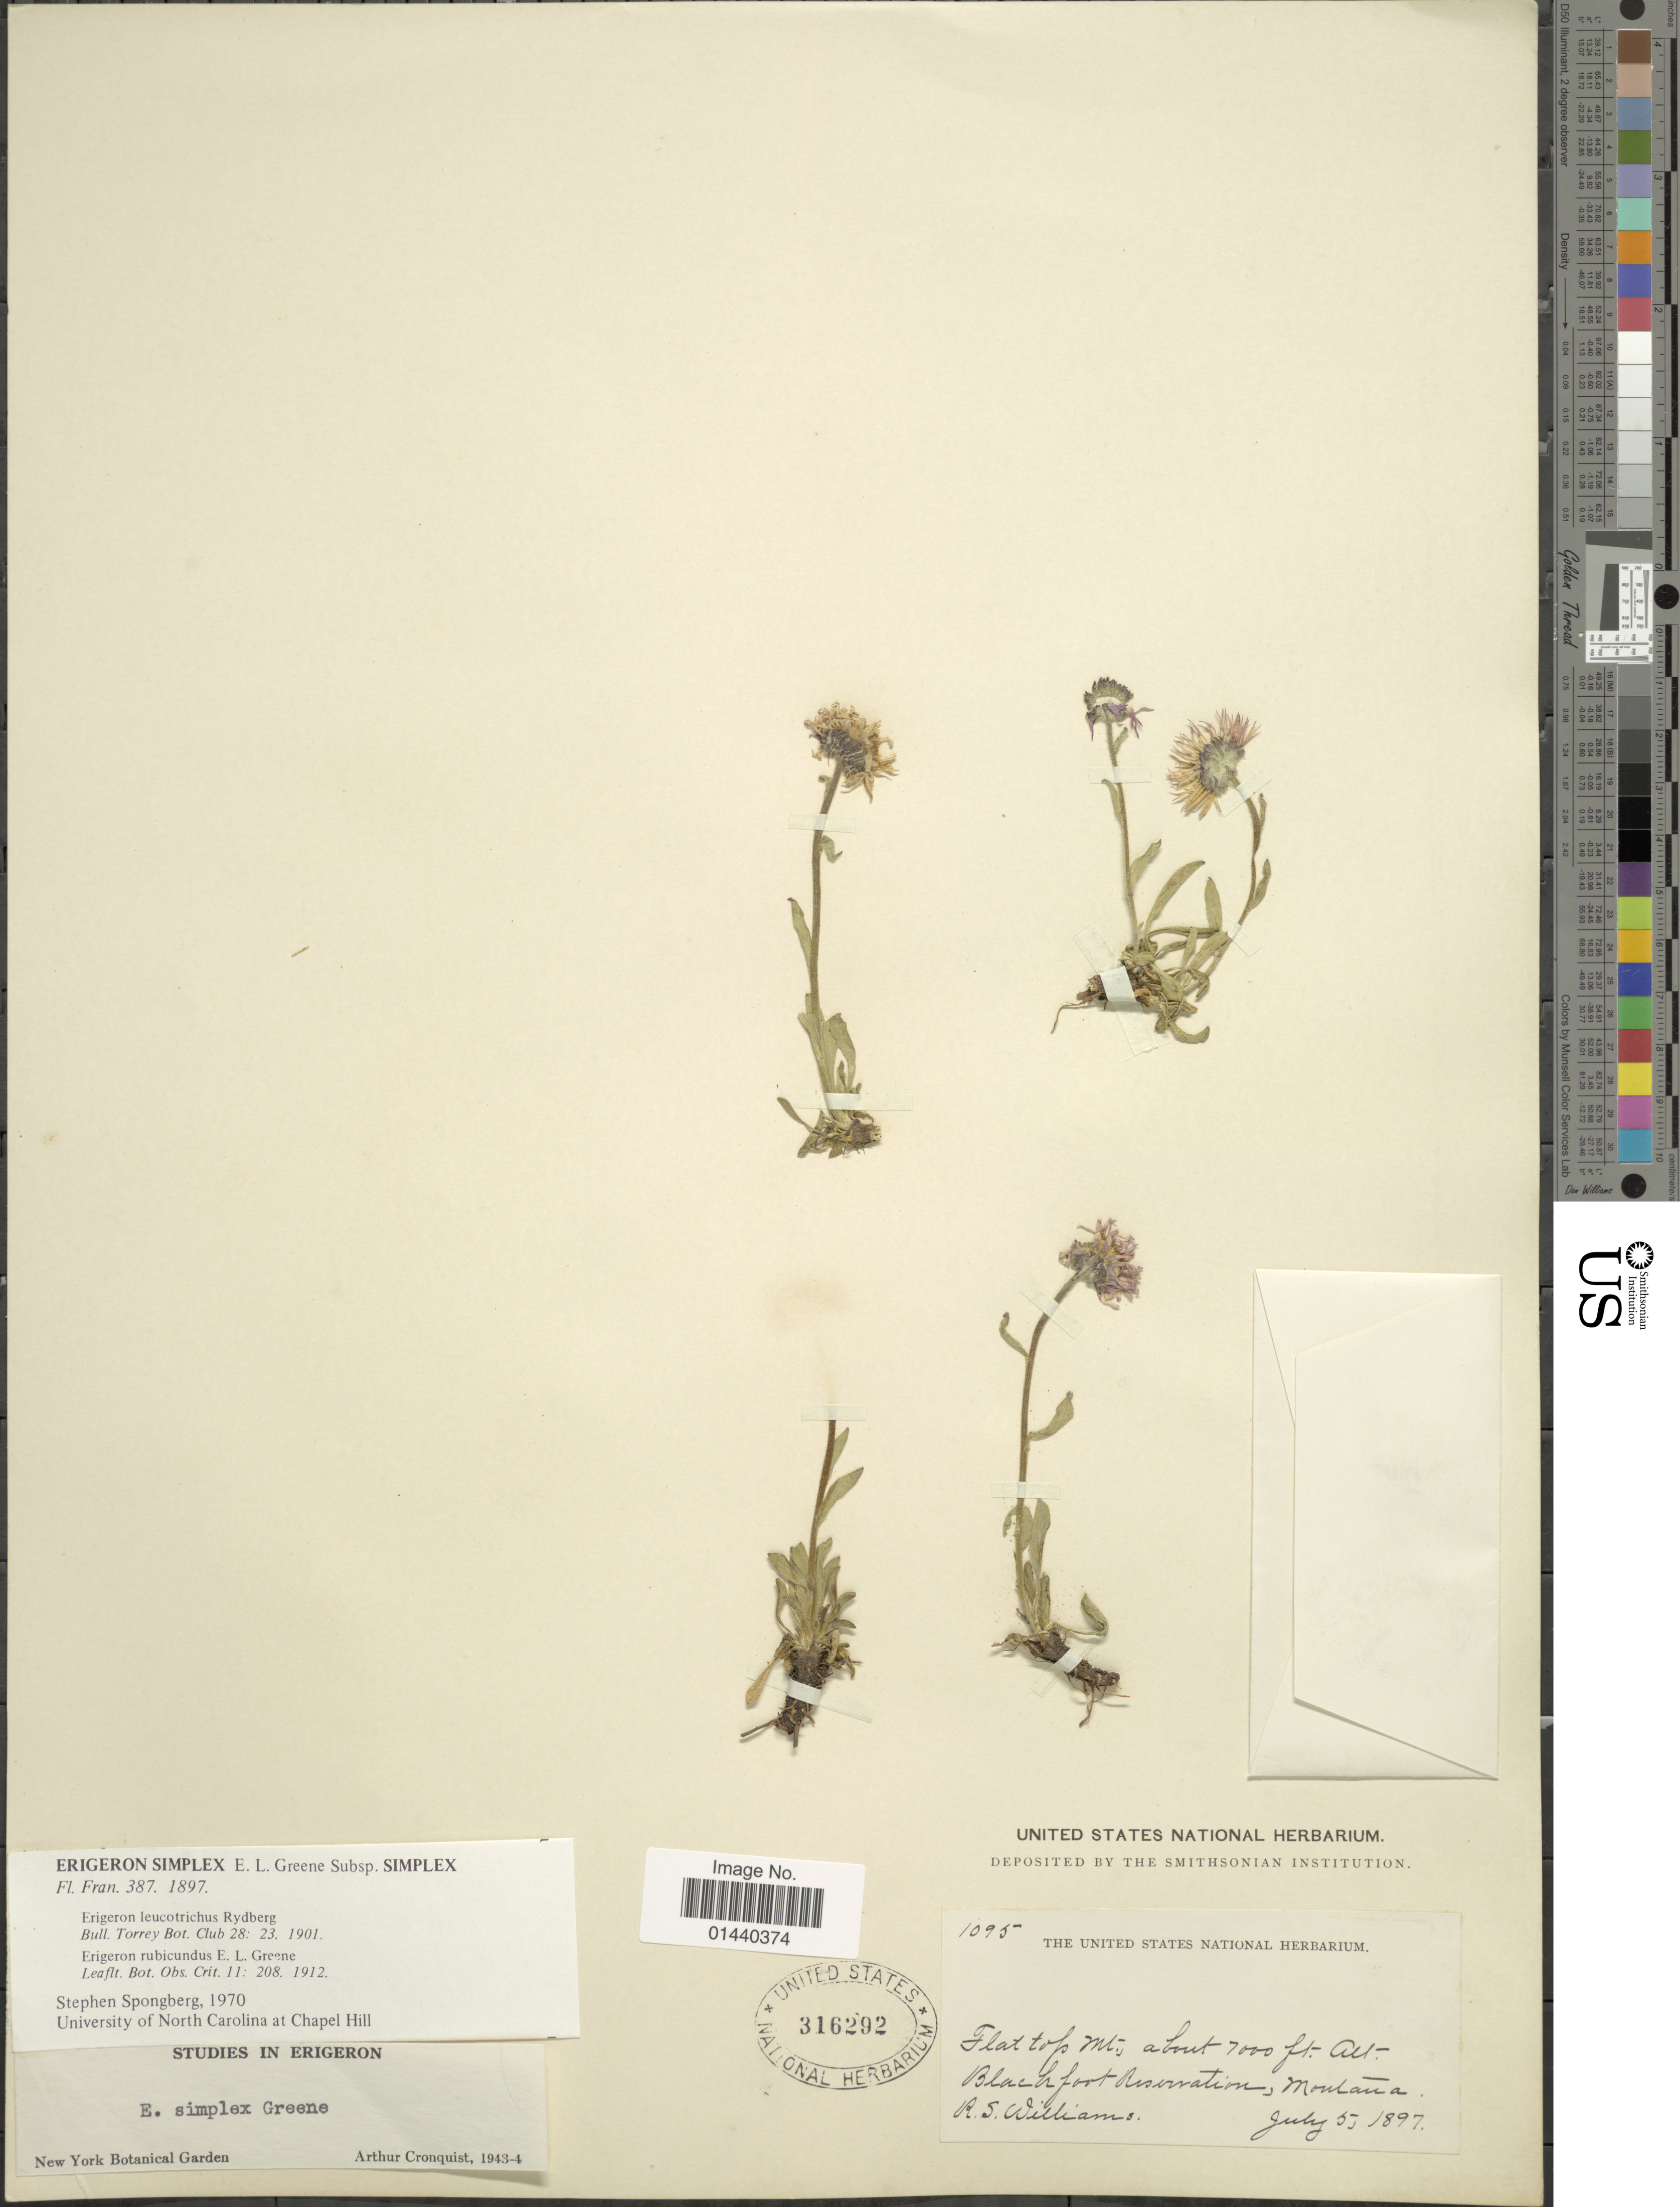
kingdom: Plantae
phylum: Tracheophyta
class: Magnoliopsida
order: Asterales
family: Asteraceae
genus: Erigeron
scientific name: Erigeron simplex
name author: Greene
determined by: Cronquist, A. J.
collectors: R. S. Williams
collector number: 1095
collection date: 1897-07-05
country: United States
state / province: Montana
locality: Blackfoot Reservation.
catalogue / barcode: US 316292